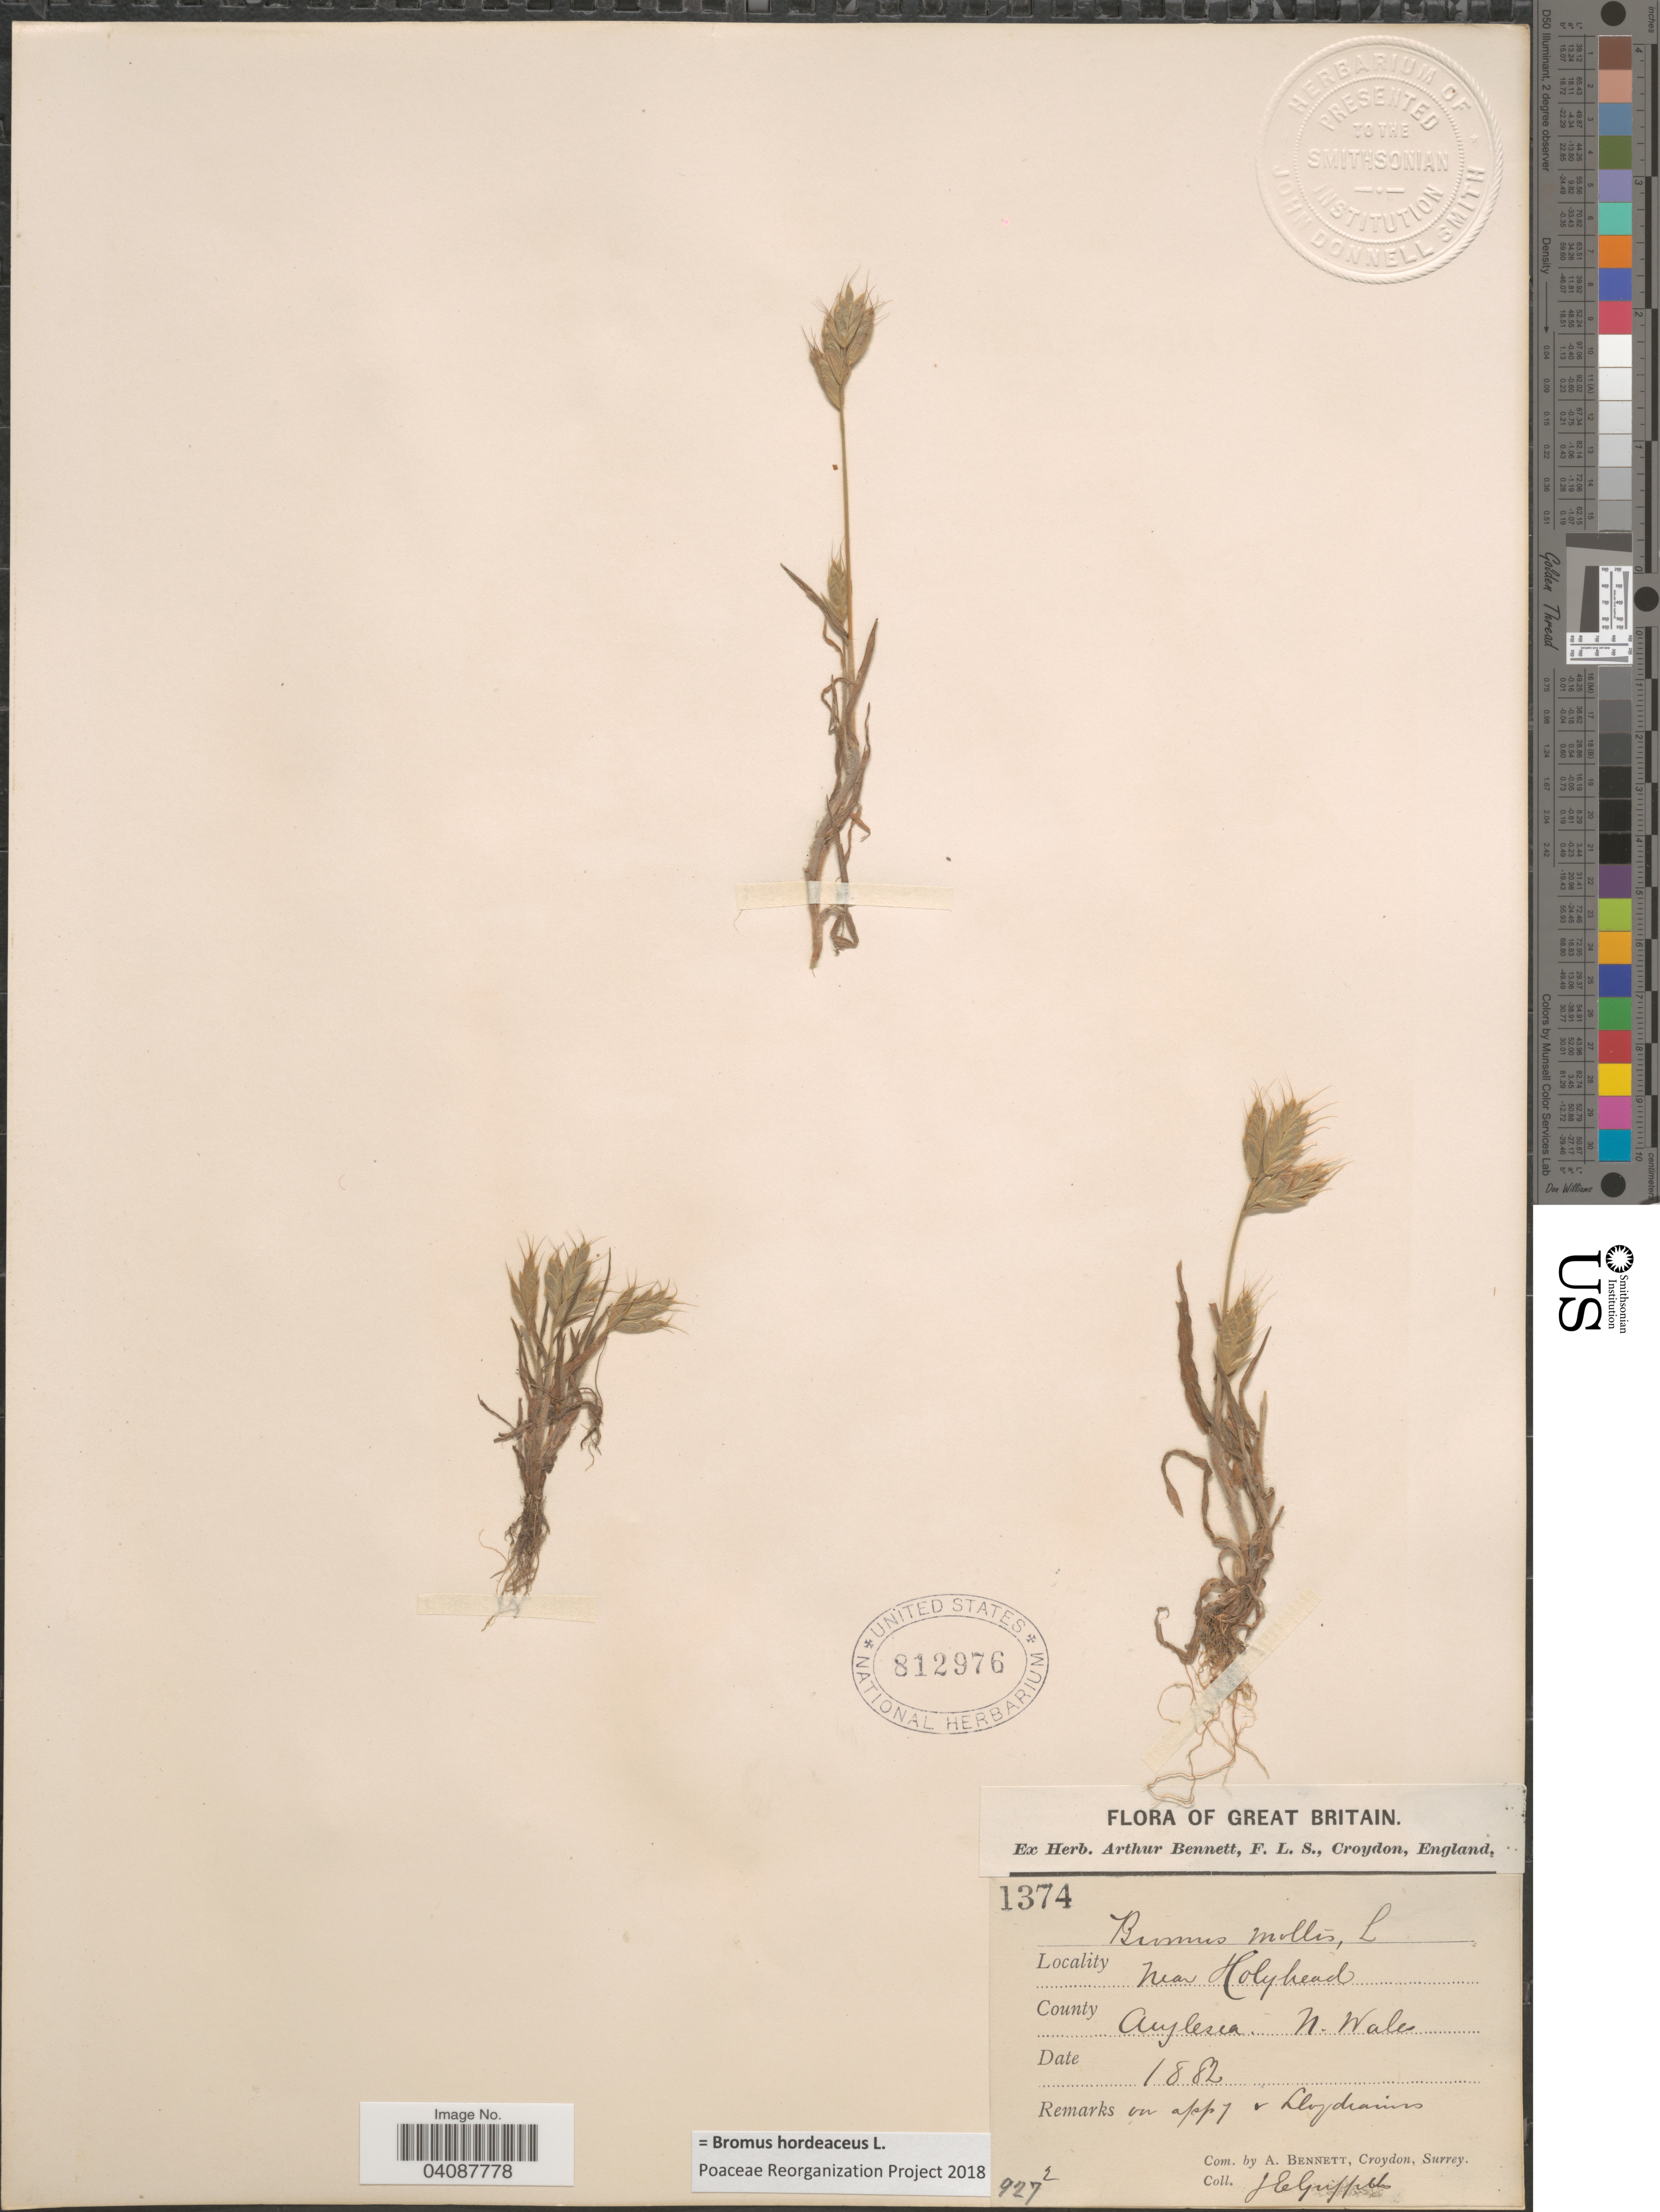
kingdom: Plantae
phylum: Tracheophyta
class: Liliopsida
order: Poales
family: Poaceae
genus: Bromus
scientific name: Bromus hordeaceus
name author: L.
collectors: J. Griffith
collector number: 1374/9272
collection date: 1882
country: United Kingdom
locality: Great Britain. Near Holyhead. Angleisa. N. Wales.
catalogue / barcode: US 812976